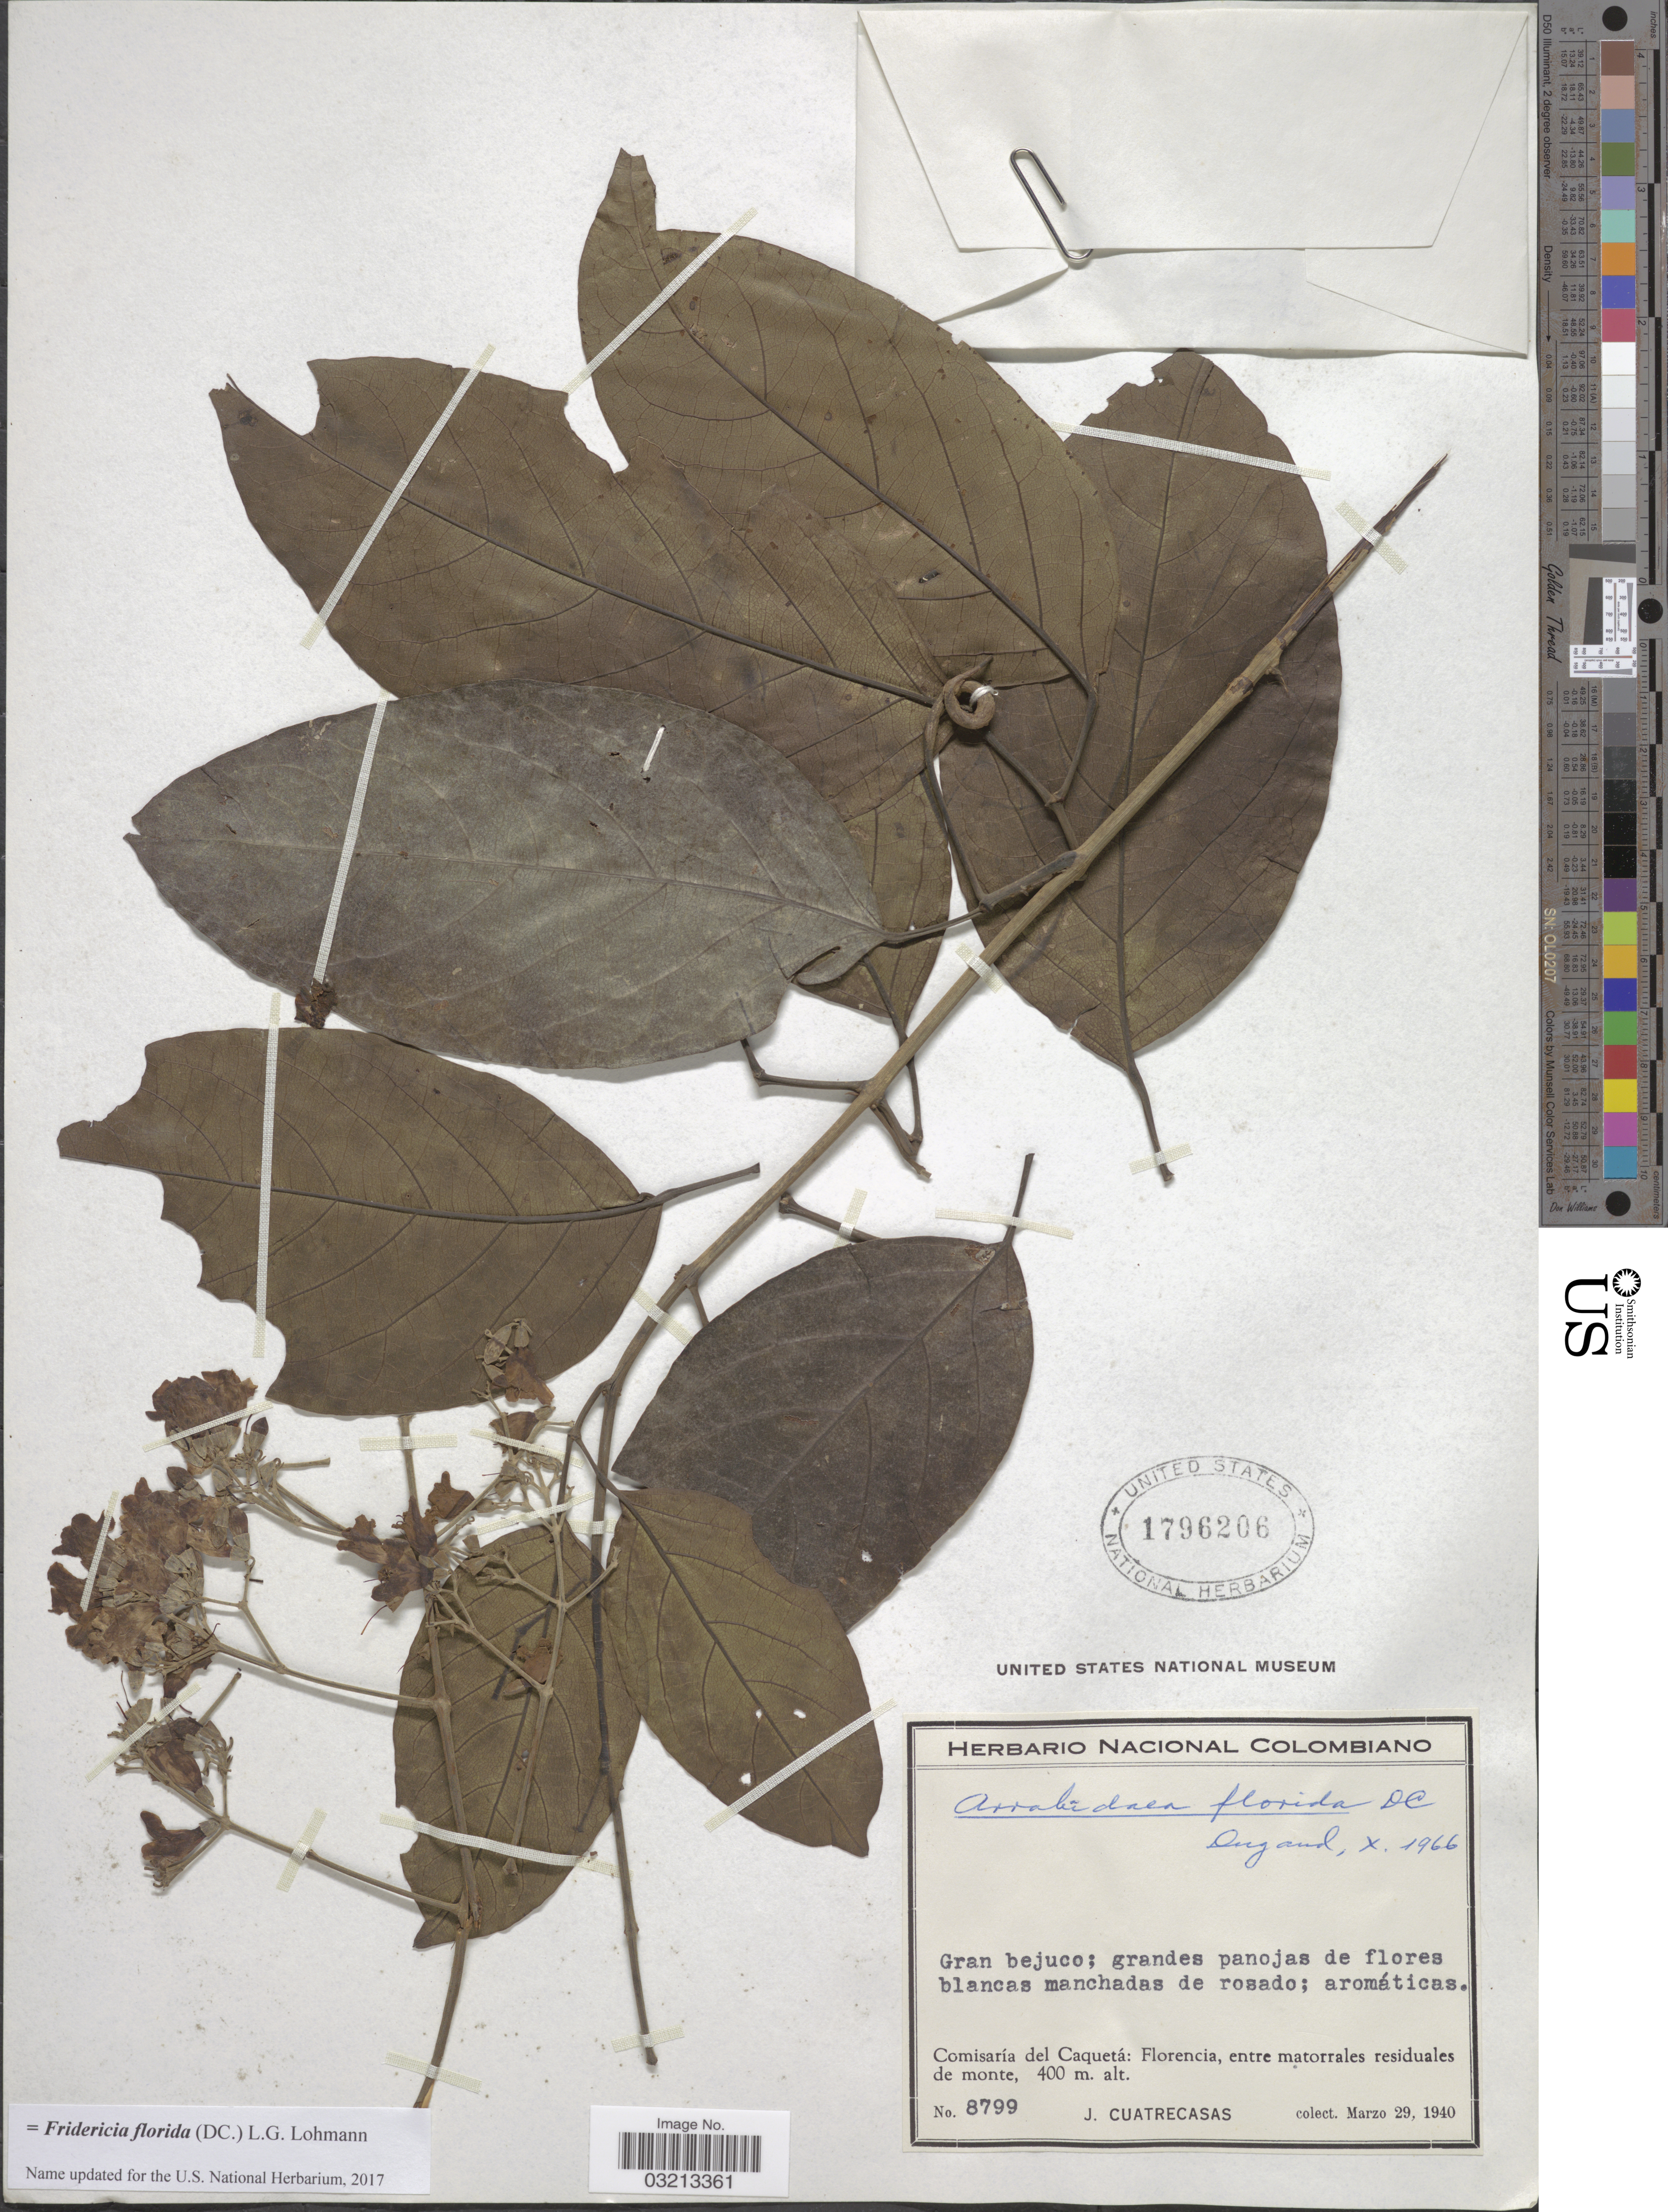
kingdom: Plantae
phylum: Tracheophyta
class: Magnoliopsida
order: Lamiales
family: Bignoniaceae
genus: Fridericia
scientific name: Fridericia florida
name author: (DC.) L.G. Lohmann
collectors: J. Cuatrecasas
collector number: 8799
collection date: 1940-03-29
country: Colombia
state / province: Caquetá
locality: Comisaría del Caquetá: Florencia, entre matorrales residuales de monte.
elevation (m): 400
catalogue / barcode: US 1796206